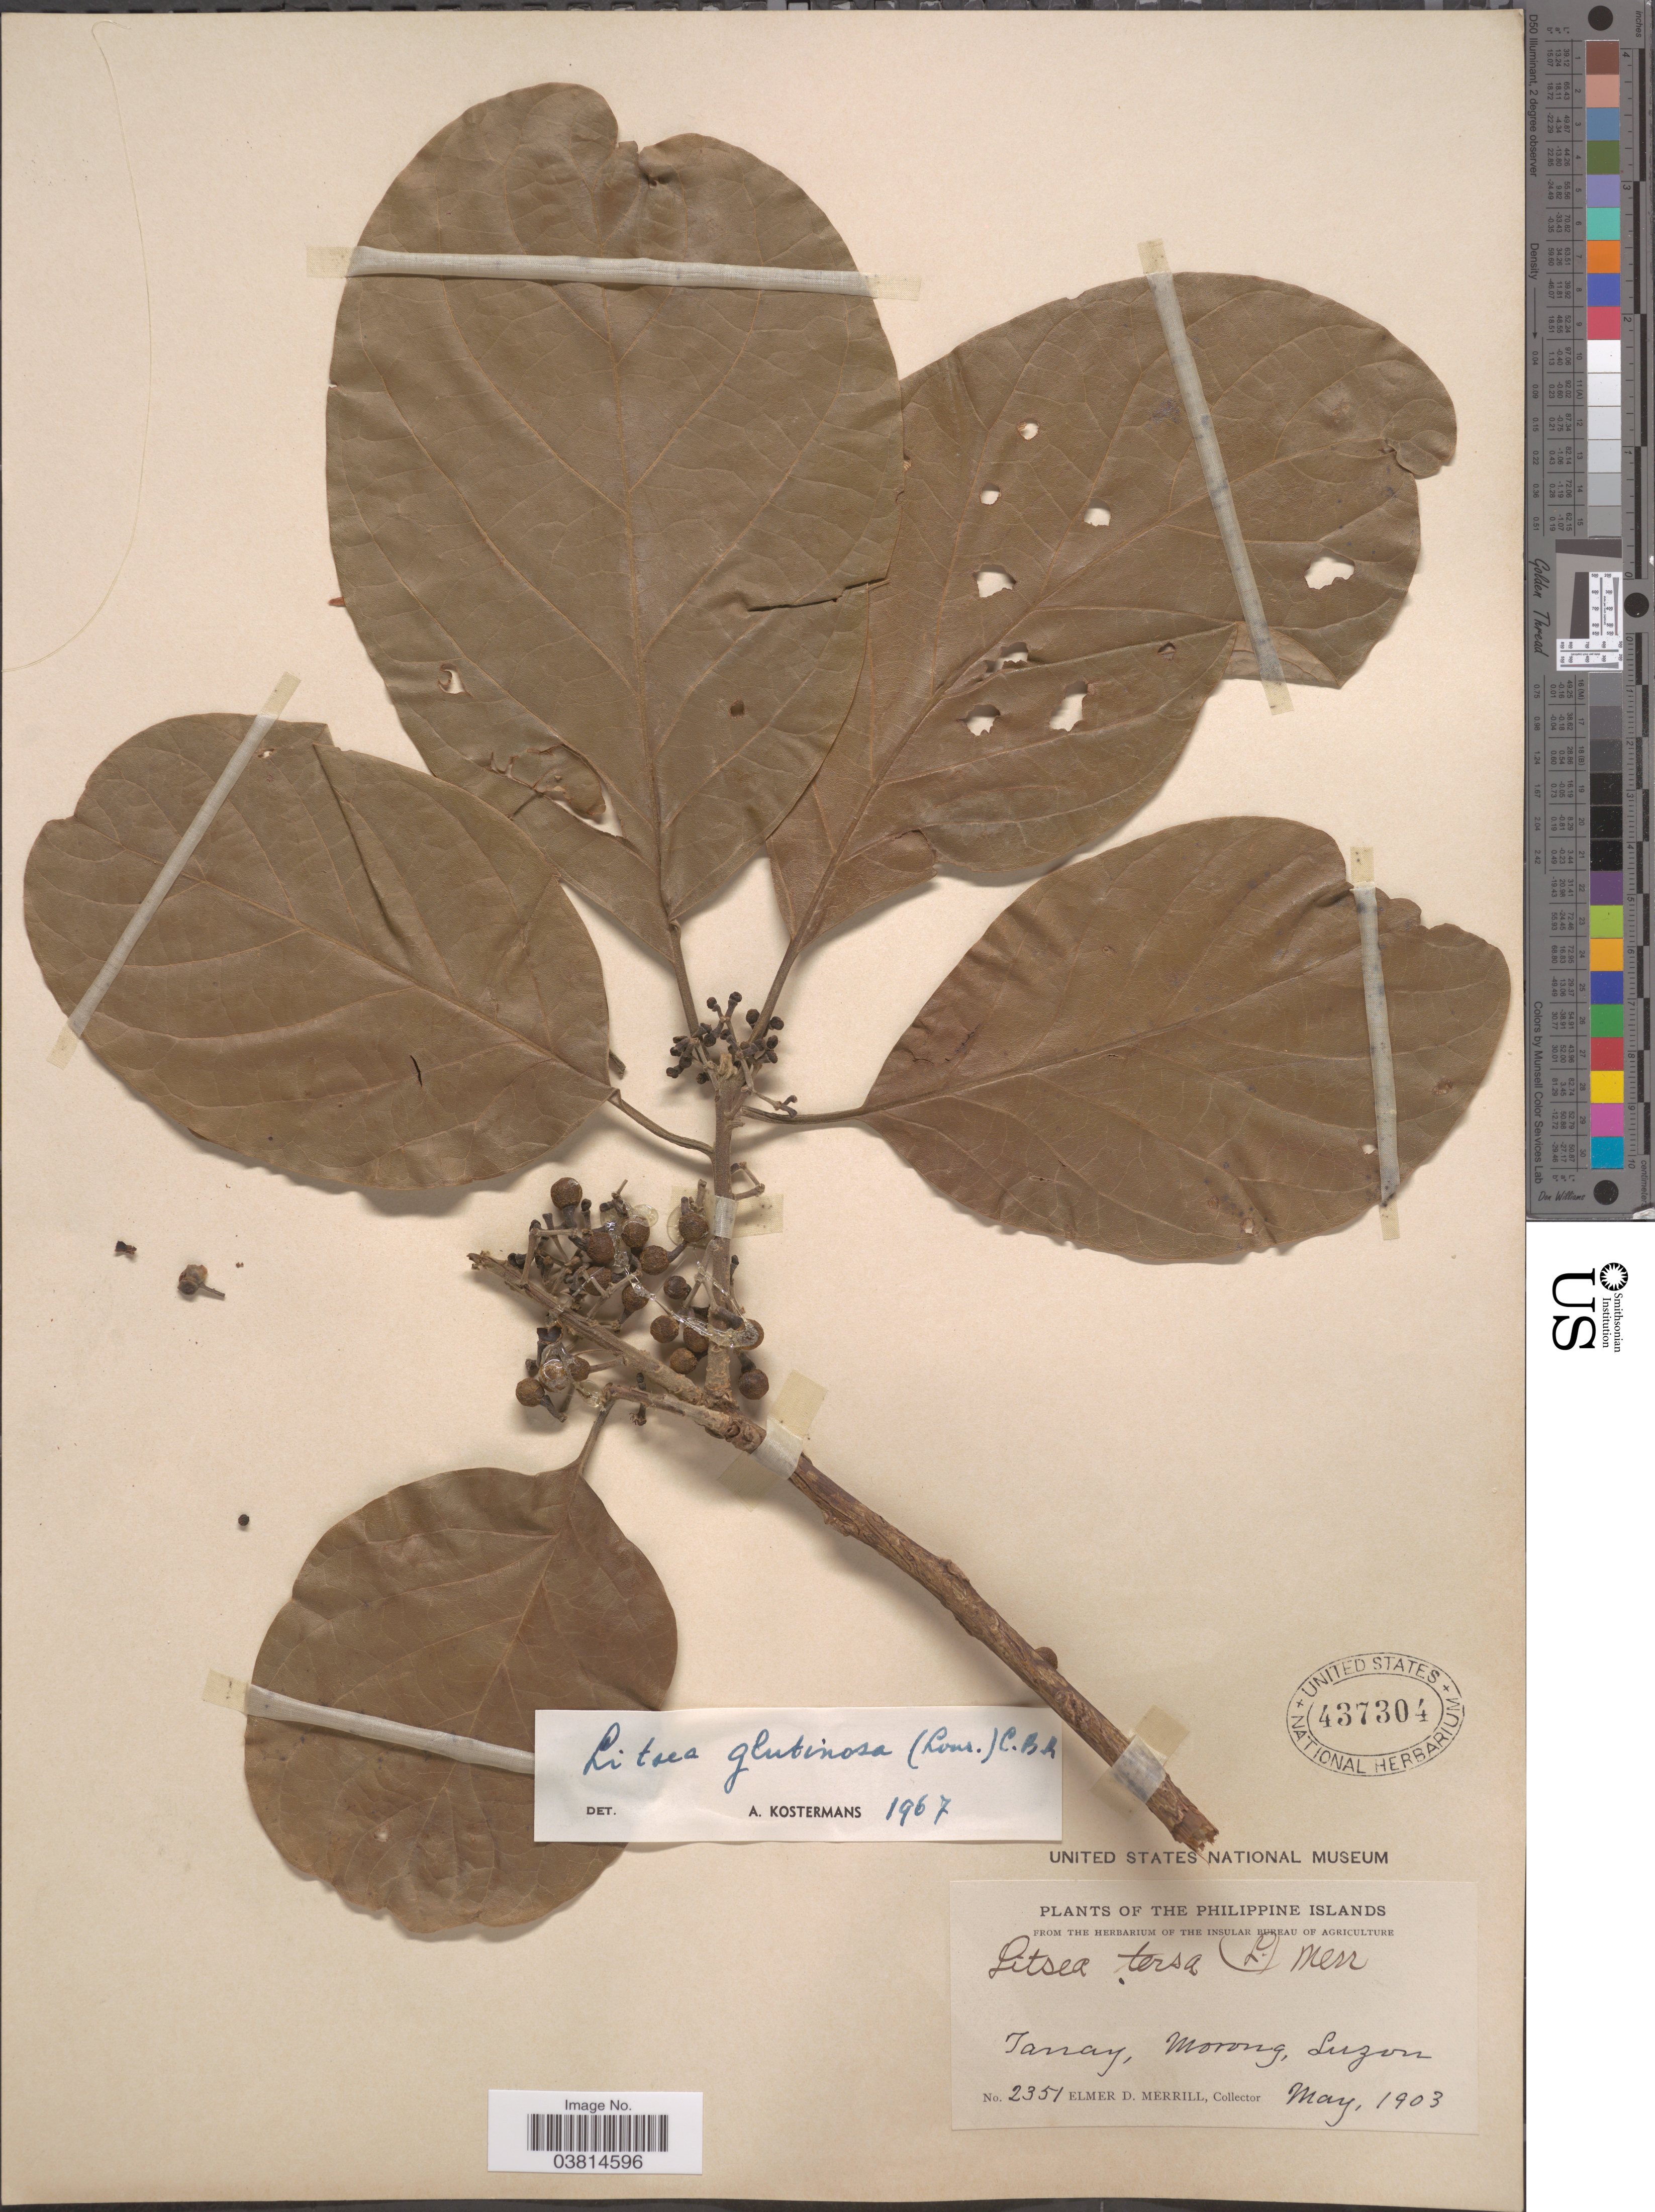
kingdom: Plantae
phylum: Tracheophyta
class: Magnoliopsida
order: Laurales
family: Lauraceae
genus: Litsea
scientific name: Litsea glutinosa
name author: (Lour.) C.B. Rob.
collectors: E. D. Merrill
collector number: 2351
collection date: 1903-05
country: Philippines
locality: Tanay, Morong, Luzon.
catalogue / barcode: US 437304